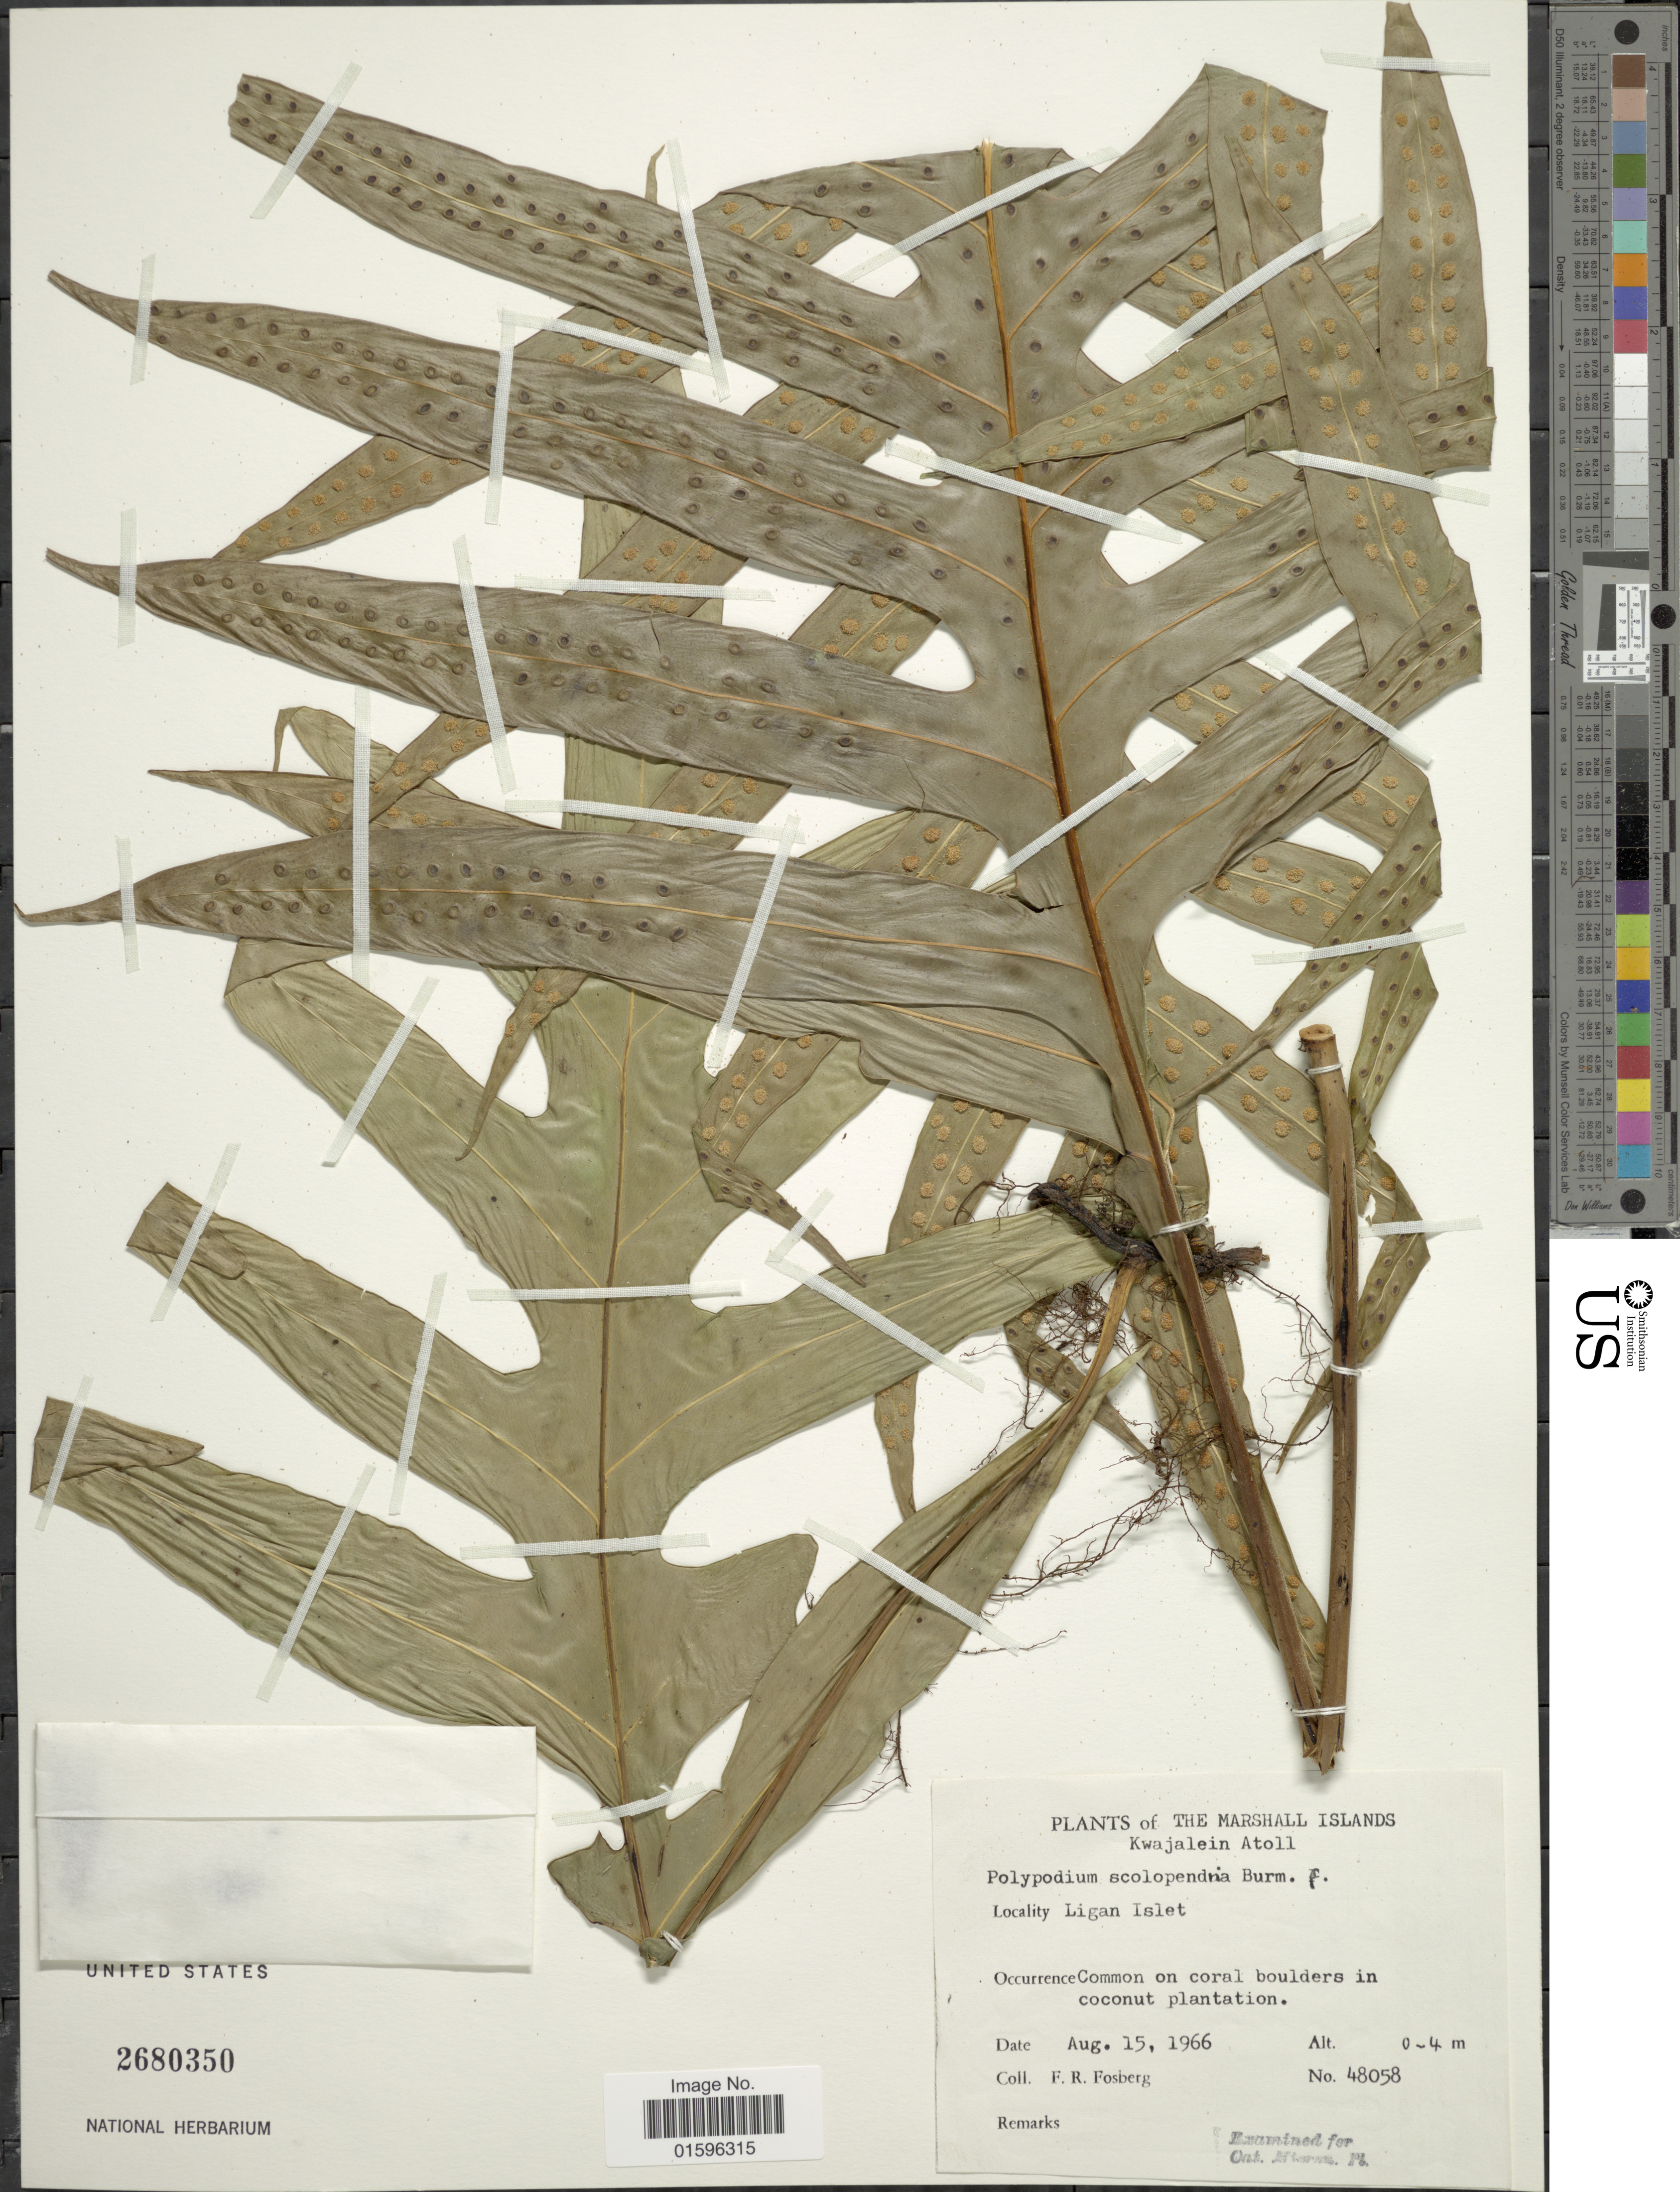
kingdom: Plantae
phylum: Tracheophyta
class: Polypodiopsida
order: Polypodiales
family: Polypodiaceae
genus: Polypodium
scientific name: Polypodium scolopendria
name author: Burm. f.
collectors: F. R. Fosberg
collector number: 48058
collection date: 1966-08-15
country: Marshall Islands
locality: The Marshall Islands, Kwajalein Atoll, Ligan Islet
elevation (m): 0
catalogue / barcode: US 2680350